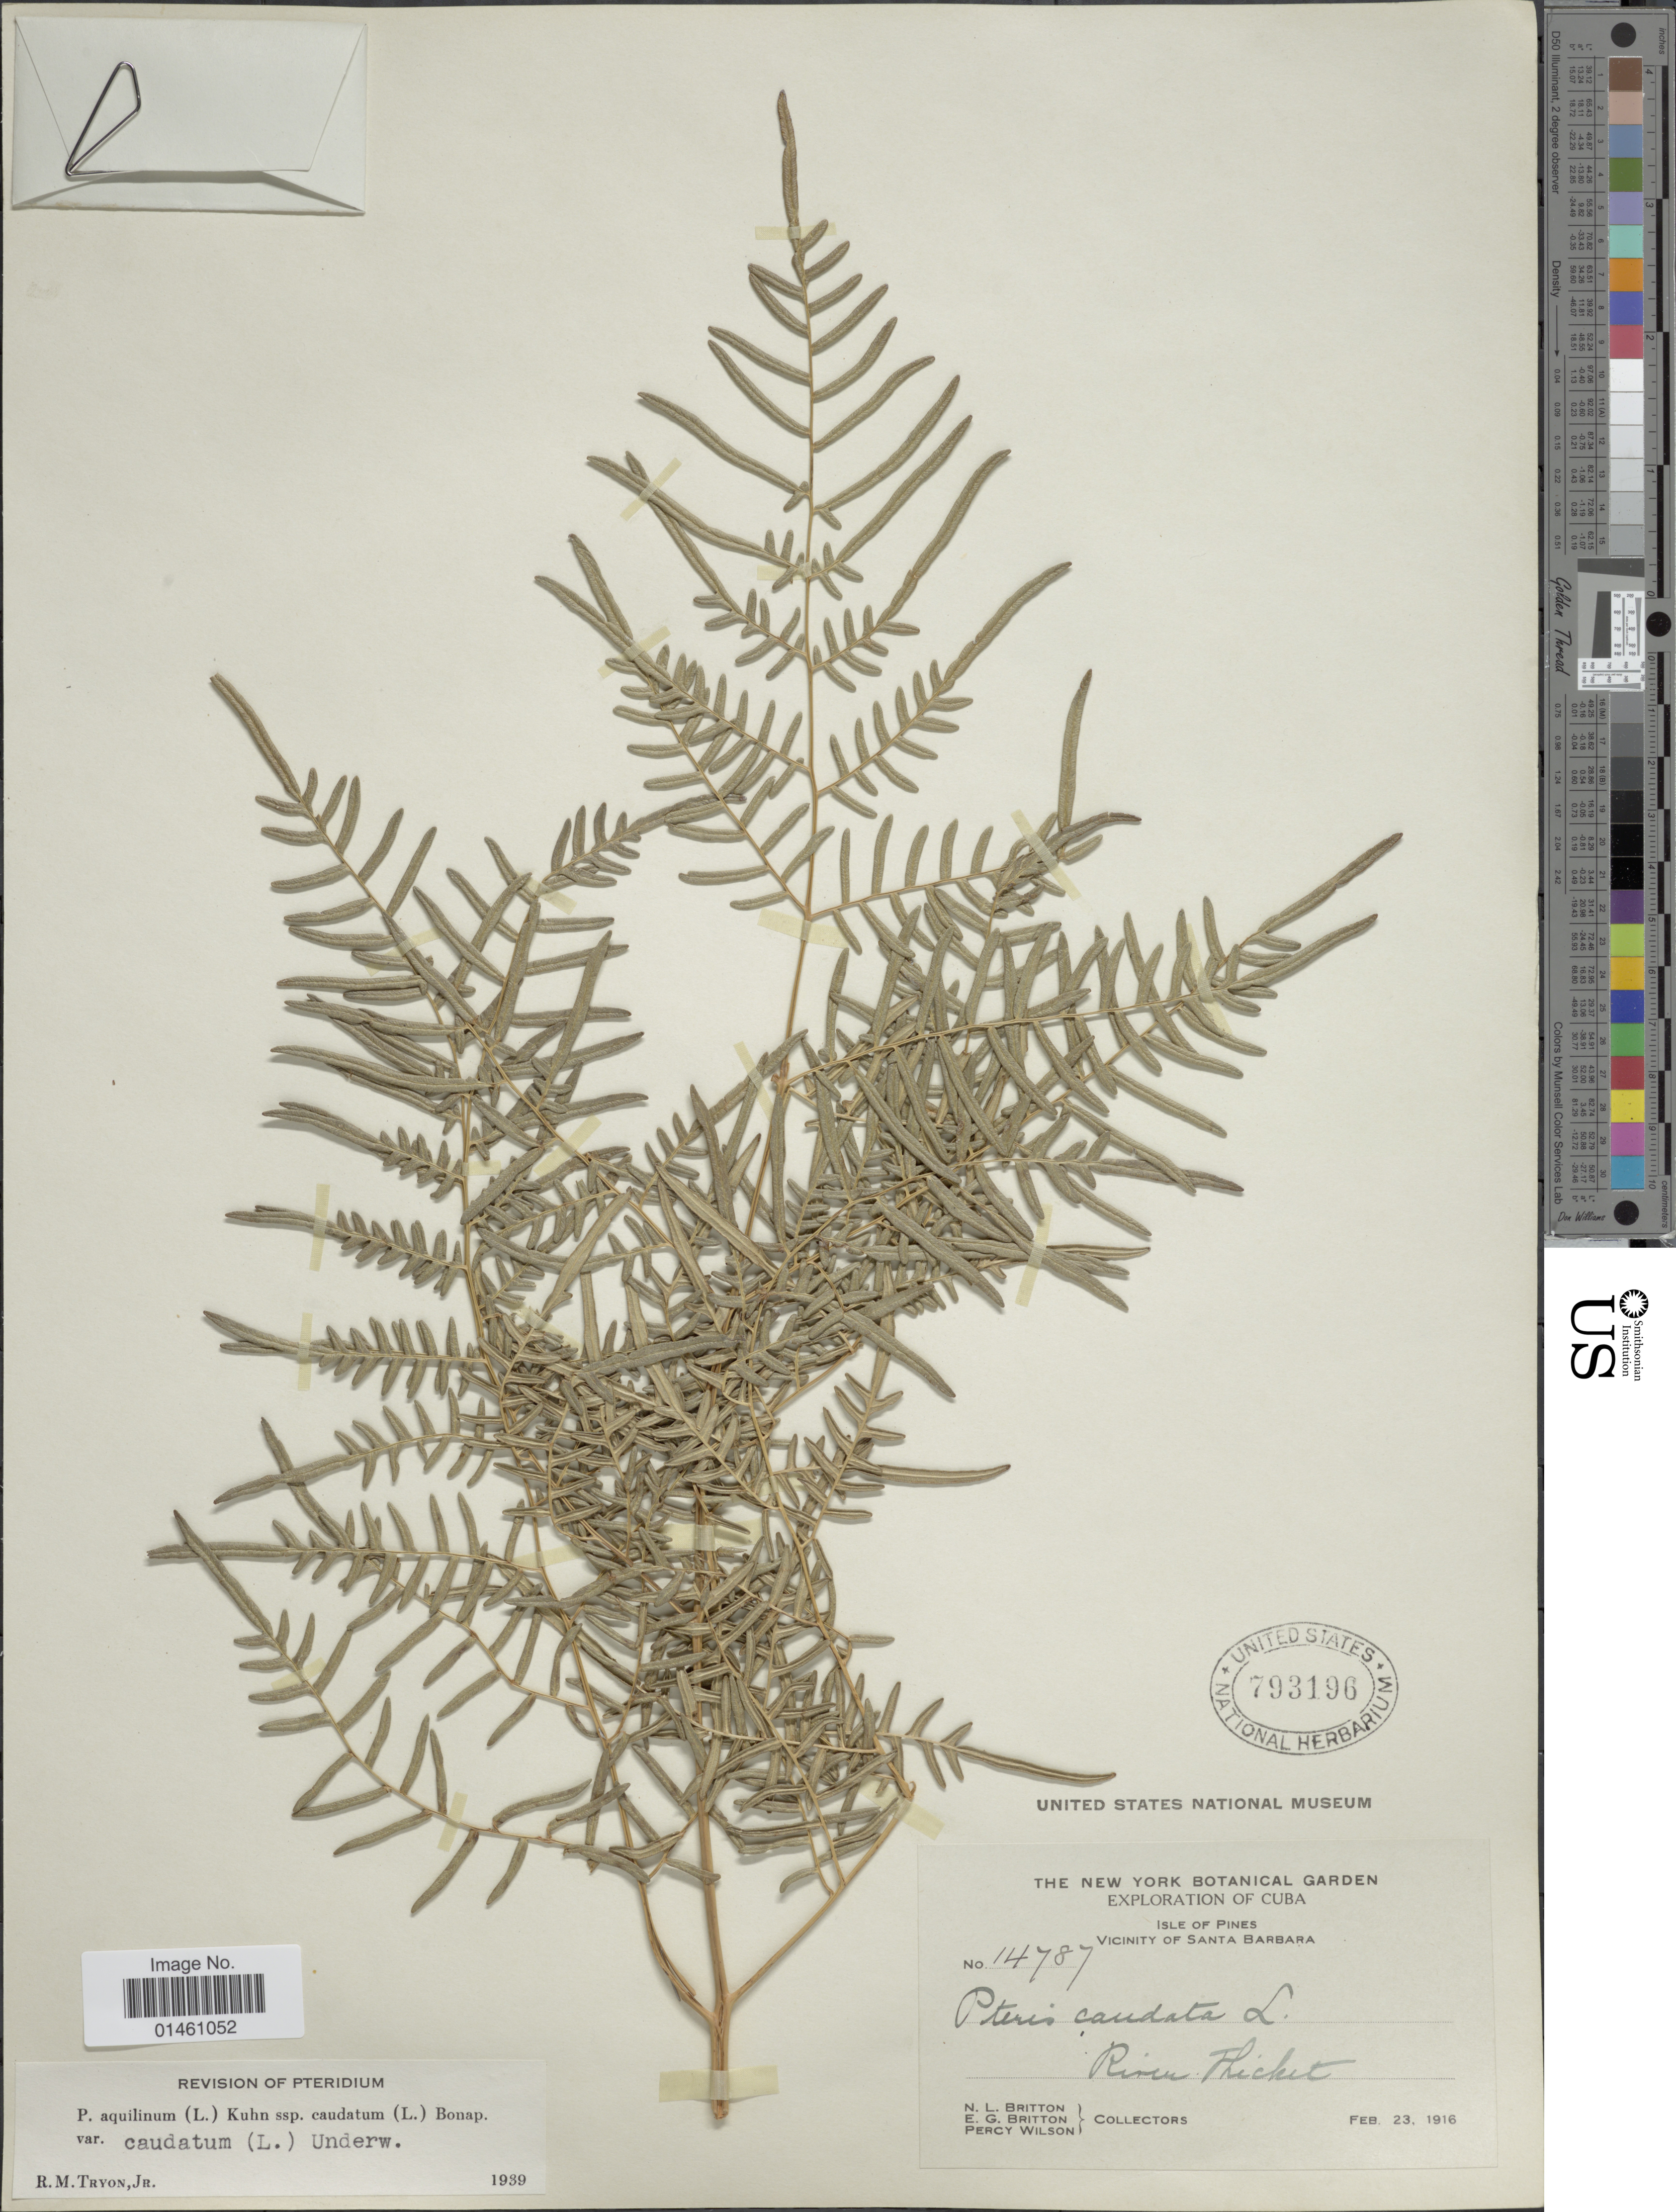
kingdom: Plantae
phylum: Tracheophyta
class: Polypodiopsida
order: Polypodiales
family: Dennstaedtiaceae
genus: Pteridium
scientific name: Pteridium caudatum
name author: (L.) Maxon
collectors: N. Britton, E. G. Britton & P. Wilson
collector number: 14787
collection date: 1916-02-23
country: Cuba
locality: Isle of Pines, Vicinity of Santa Barbara, river thicket.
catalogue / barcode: US 793196